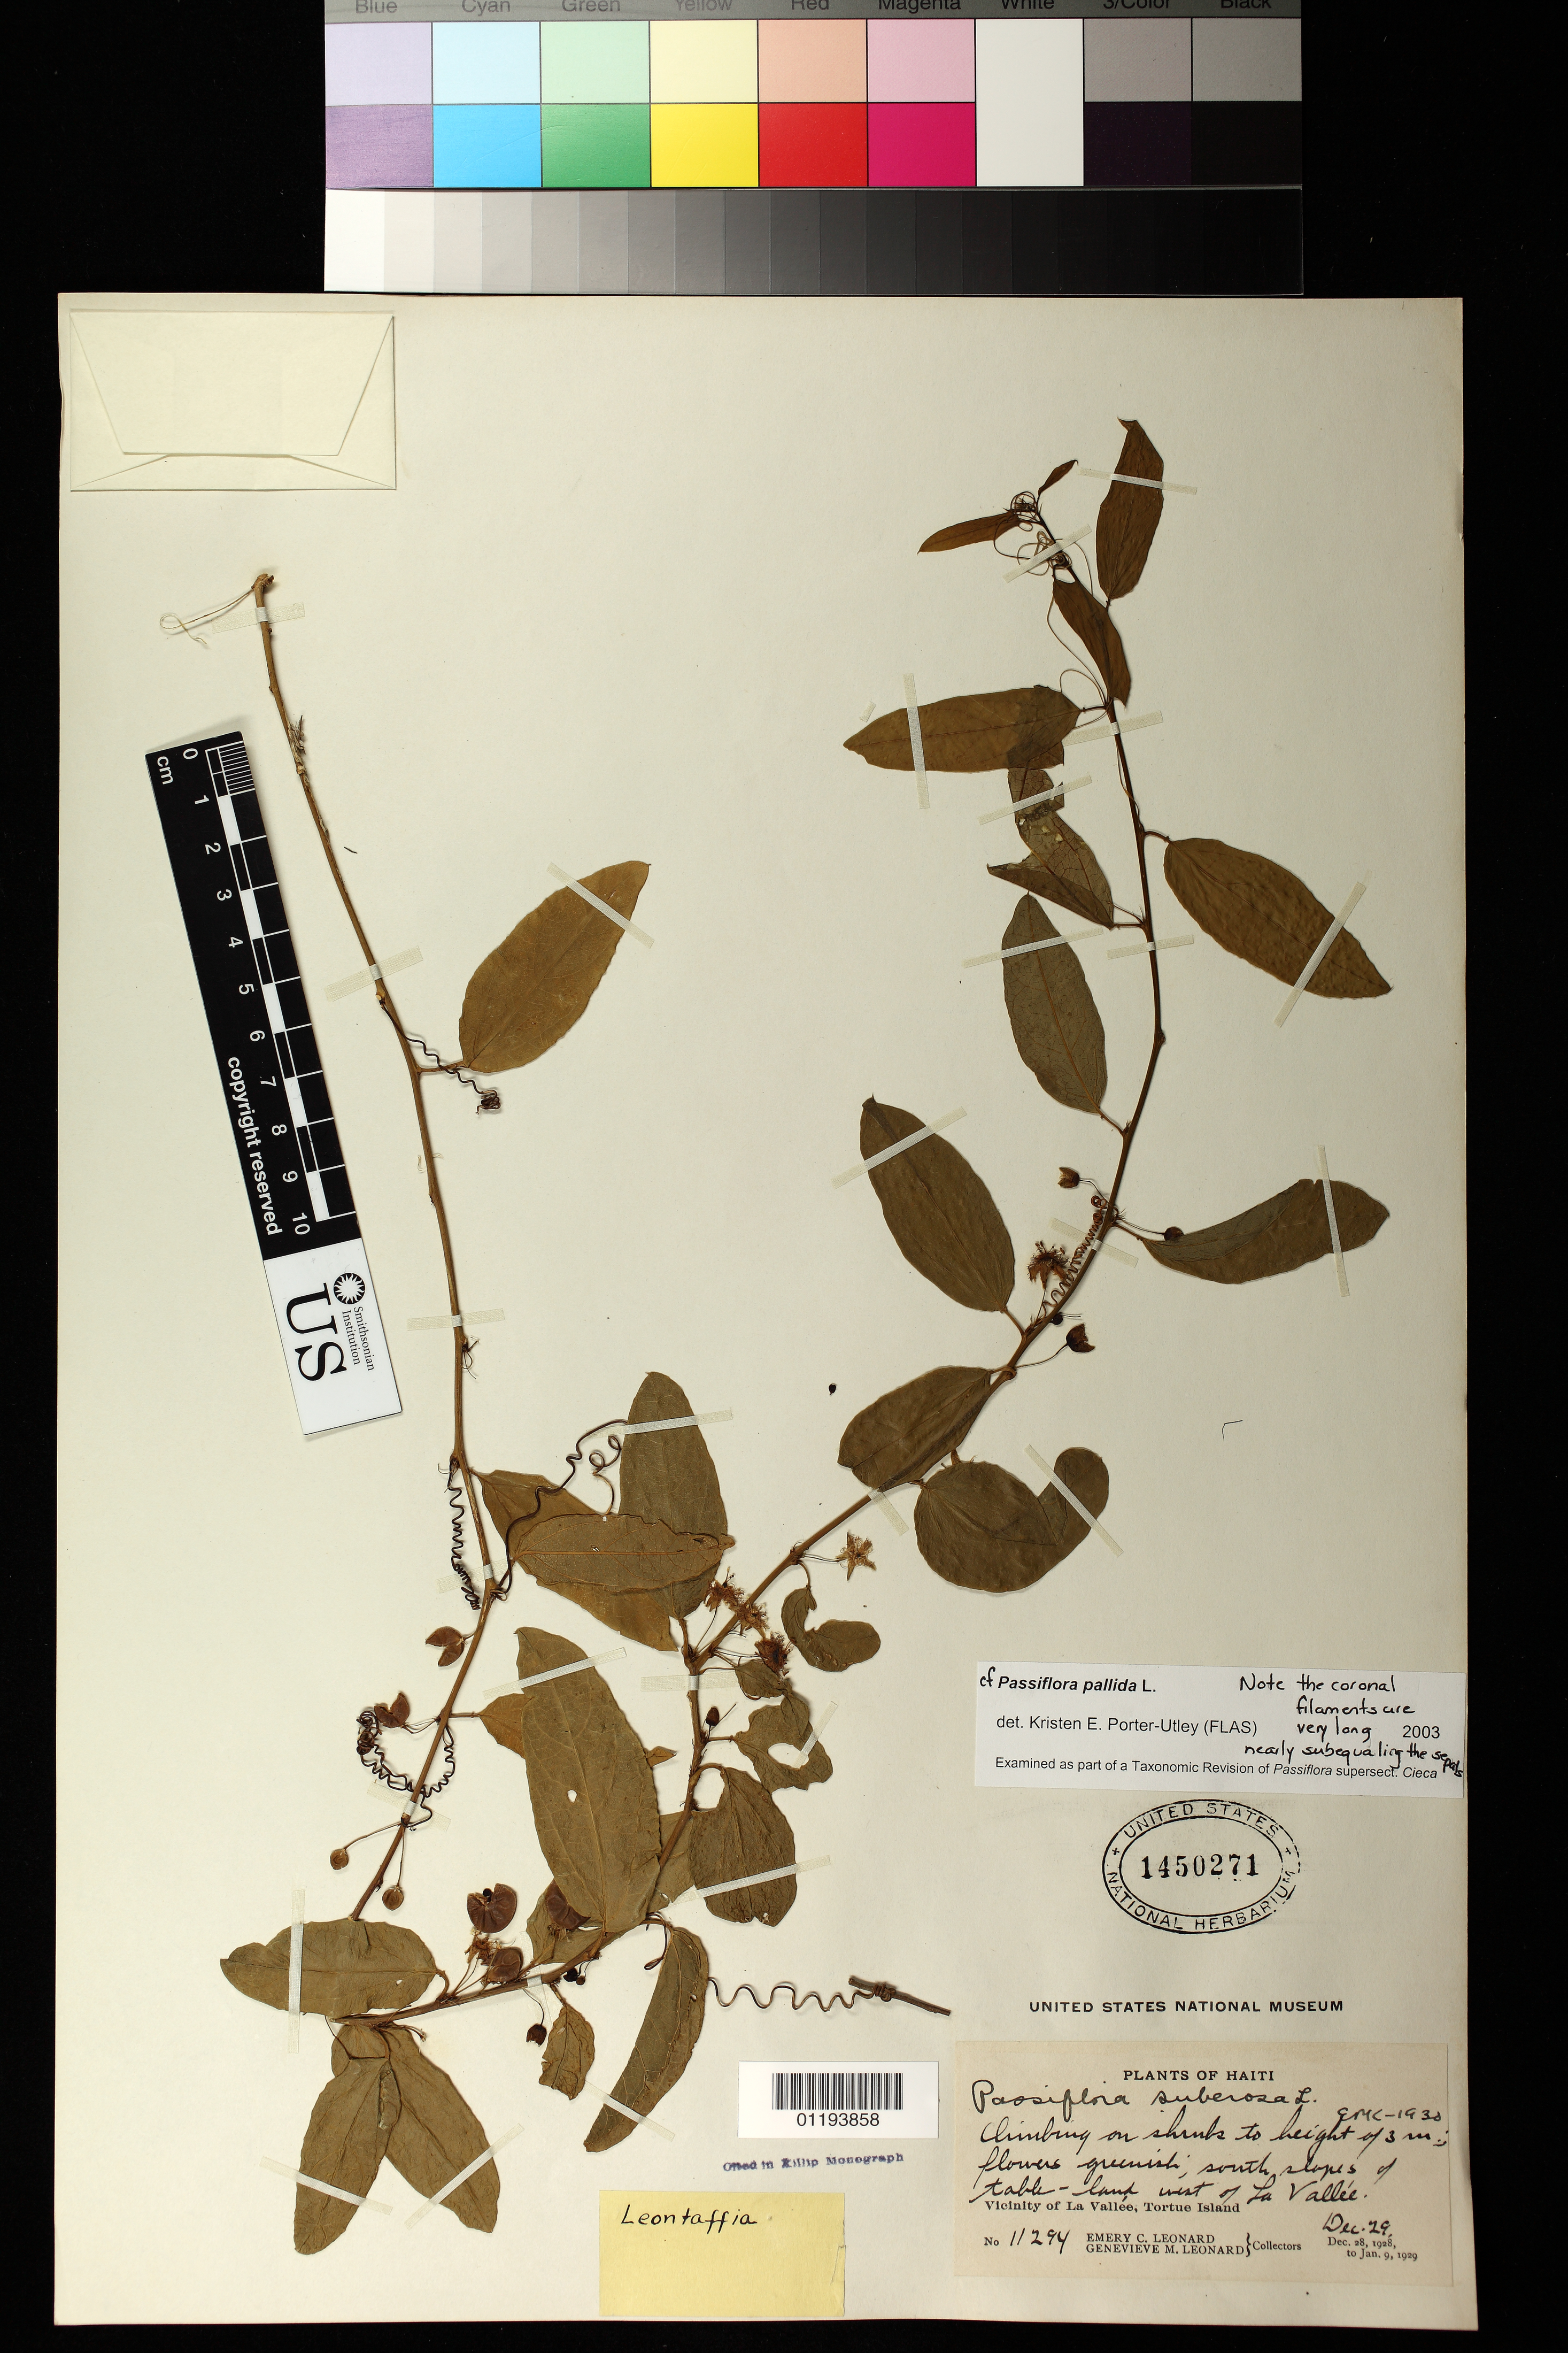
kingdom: Plantae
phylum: Tracheophyta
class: Magnoliopsida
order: Malpighiales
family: Passifloraceae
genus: Passiflora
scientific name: Passiflora pallida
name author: L.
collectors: E. C. Leonard & G. M. Leonard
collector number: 11294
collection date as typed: Dec 29 1928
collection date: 1928-12-29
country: Haiti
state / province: Nord-Ouest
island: Hispaniola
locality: South slopes of table-land West of La Vallee. Tortue Island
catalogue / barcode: US 1450271